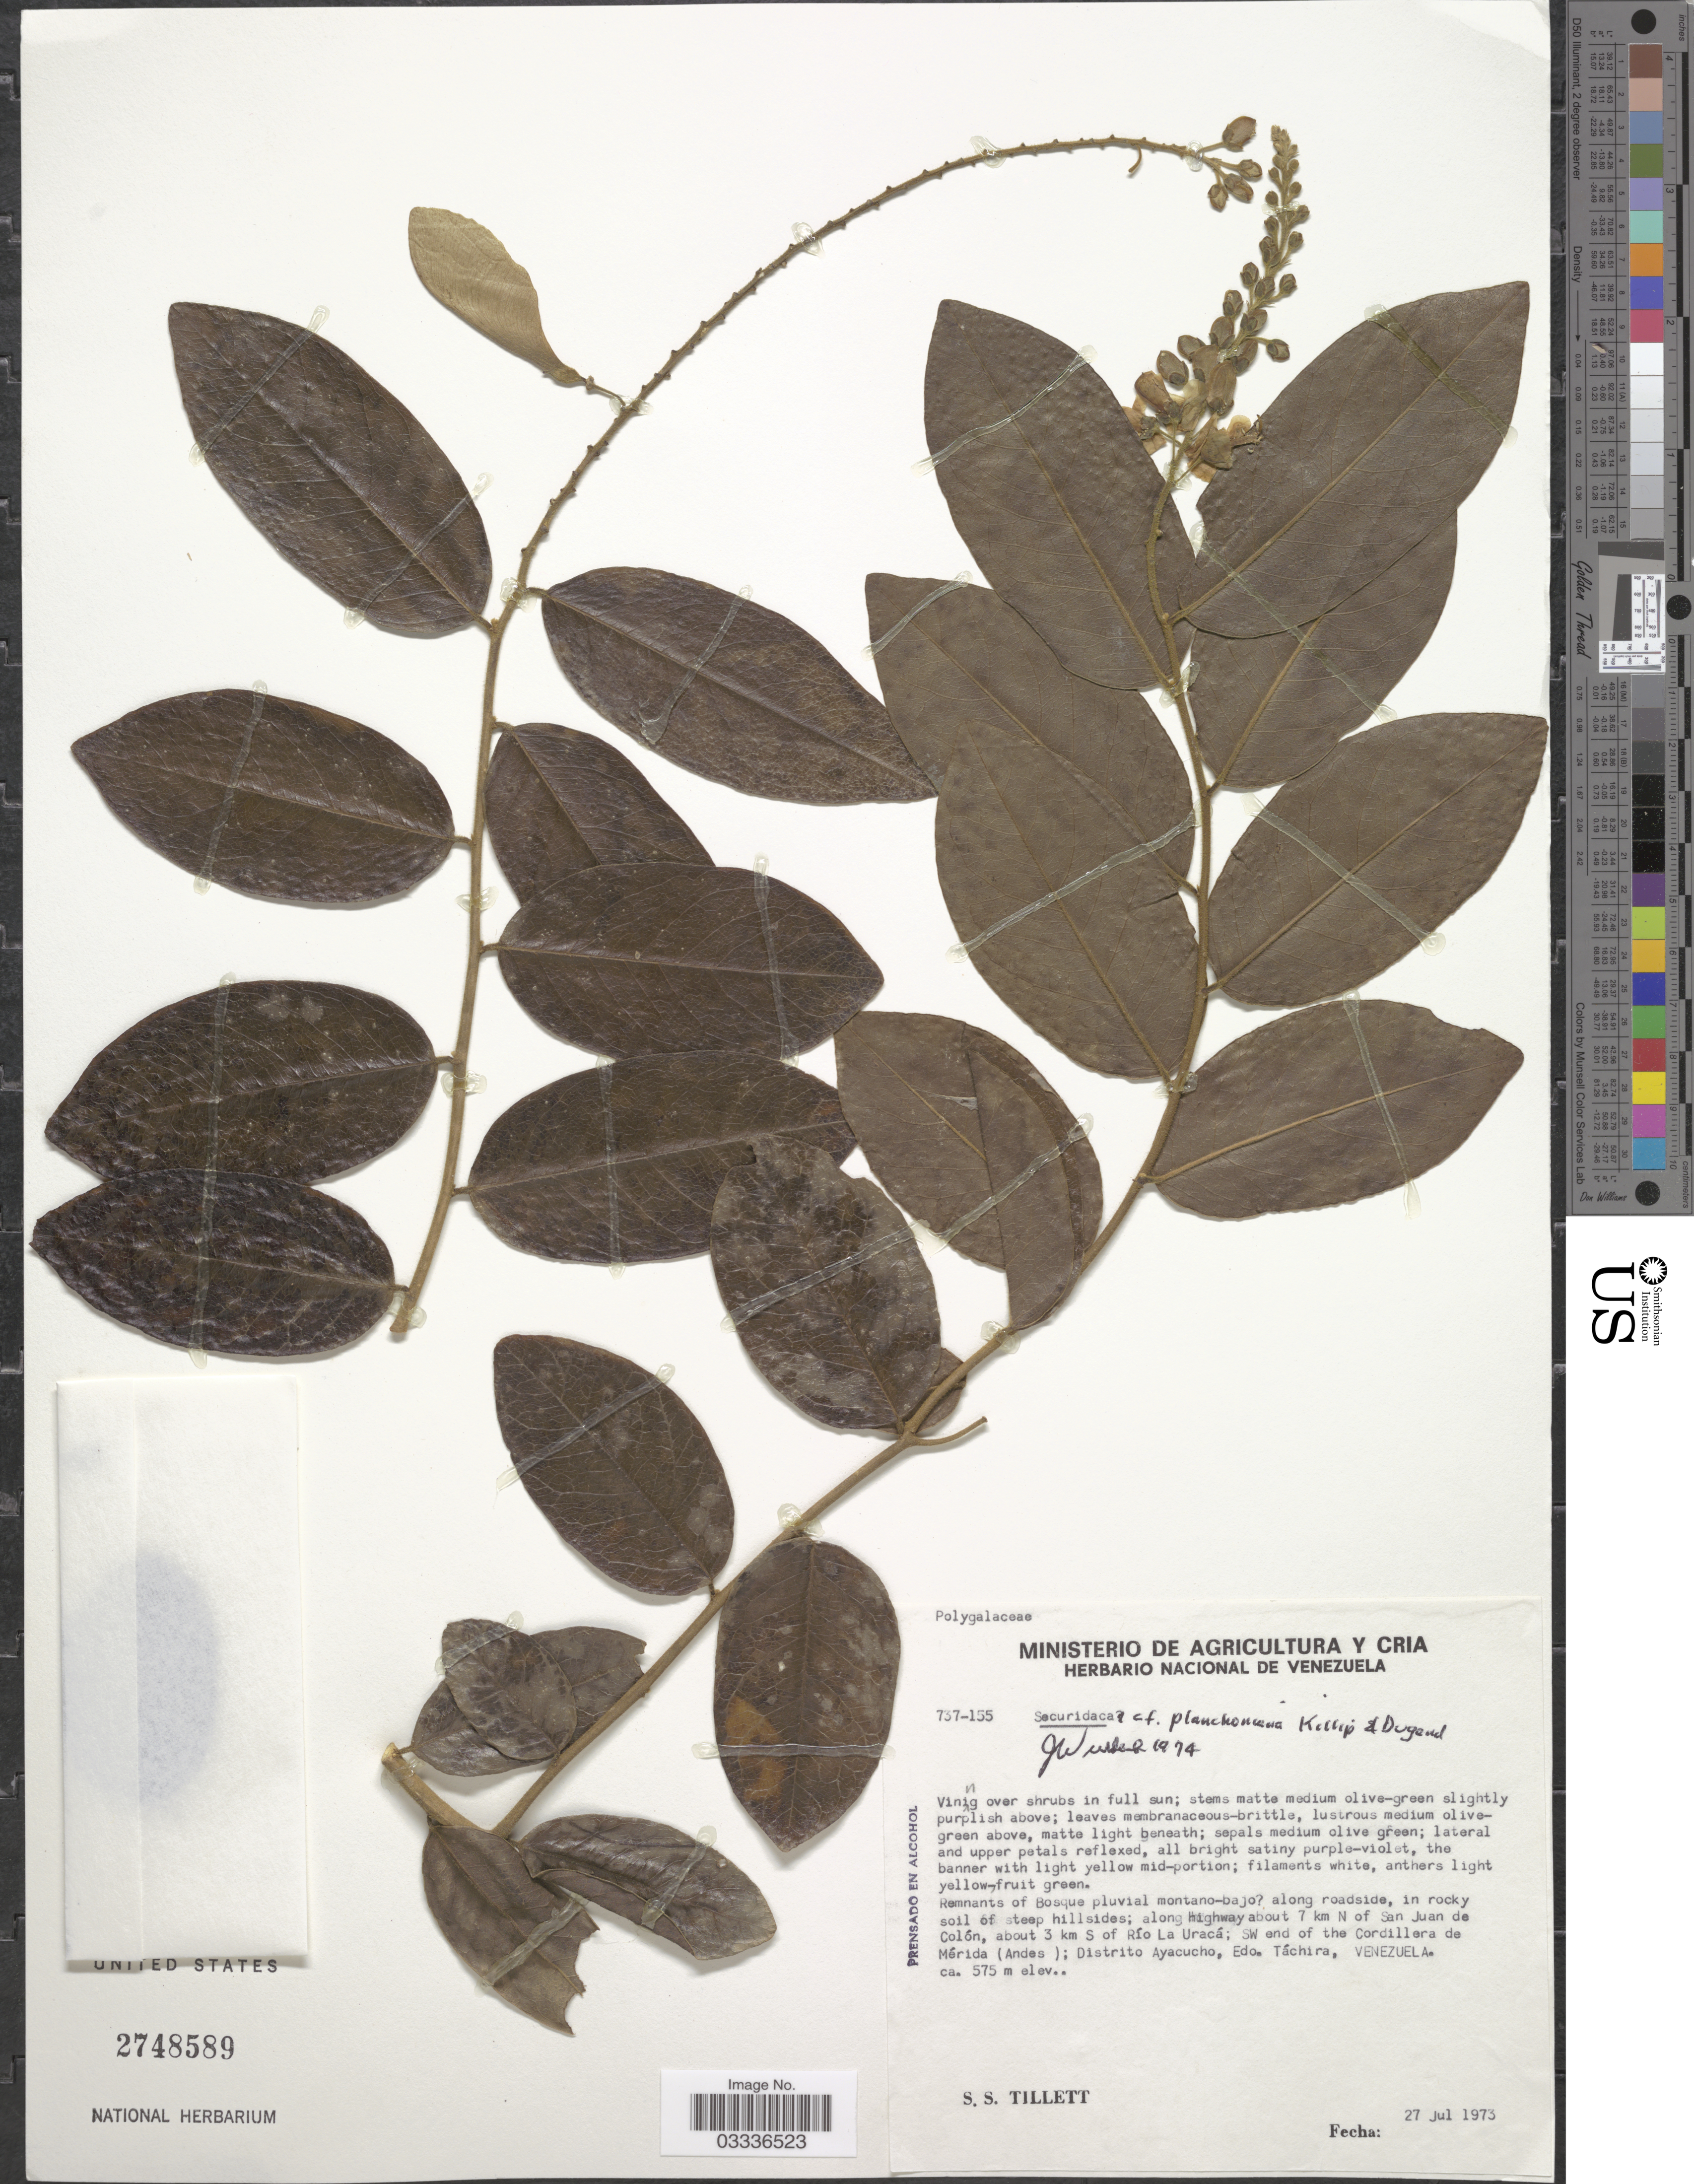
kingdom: Plantae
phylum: Tracheophyta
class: Magnoliopsida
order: Fabales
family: Polygalaceae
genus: Securidaca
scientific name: Securidaca planchoniana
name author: Killip & Dugand G.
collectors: S. S. Tillett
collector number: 737-155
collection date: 1973-07-27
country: Venezuela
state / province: Tachira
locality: Along highway about 7 km N of San Juan de Colón, about 3 km S of Río La Uracá; SW end of the Cordillera de Mérida (Andes); Distrito Ayacucho.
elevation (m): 575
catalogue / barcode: US 2748589